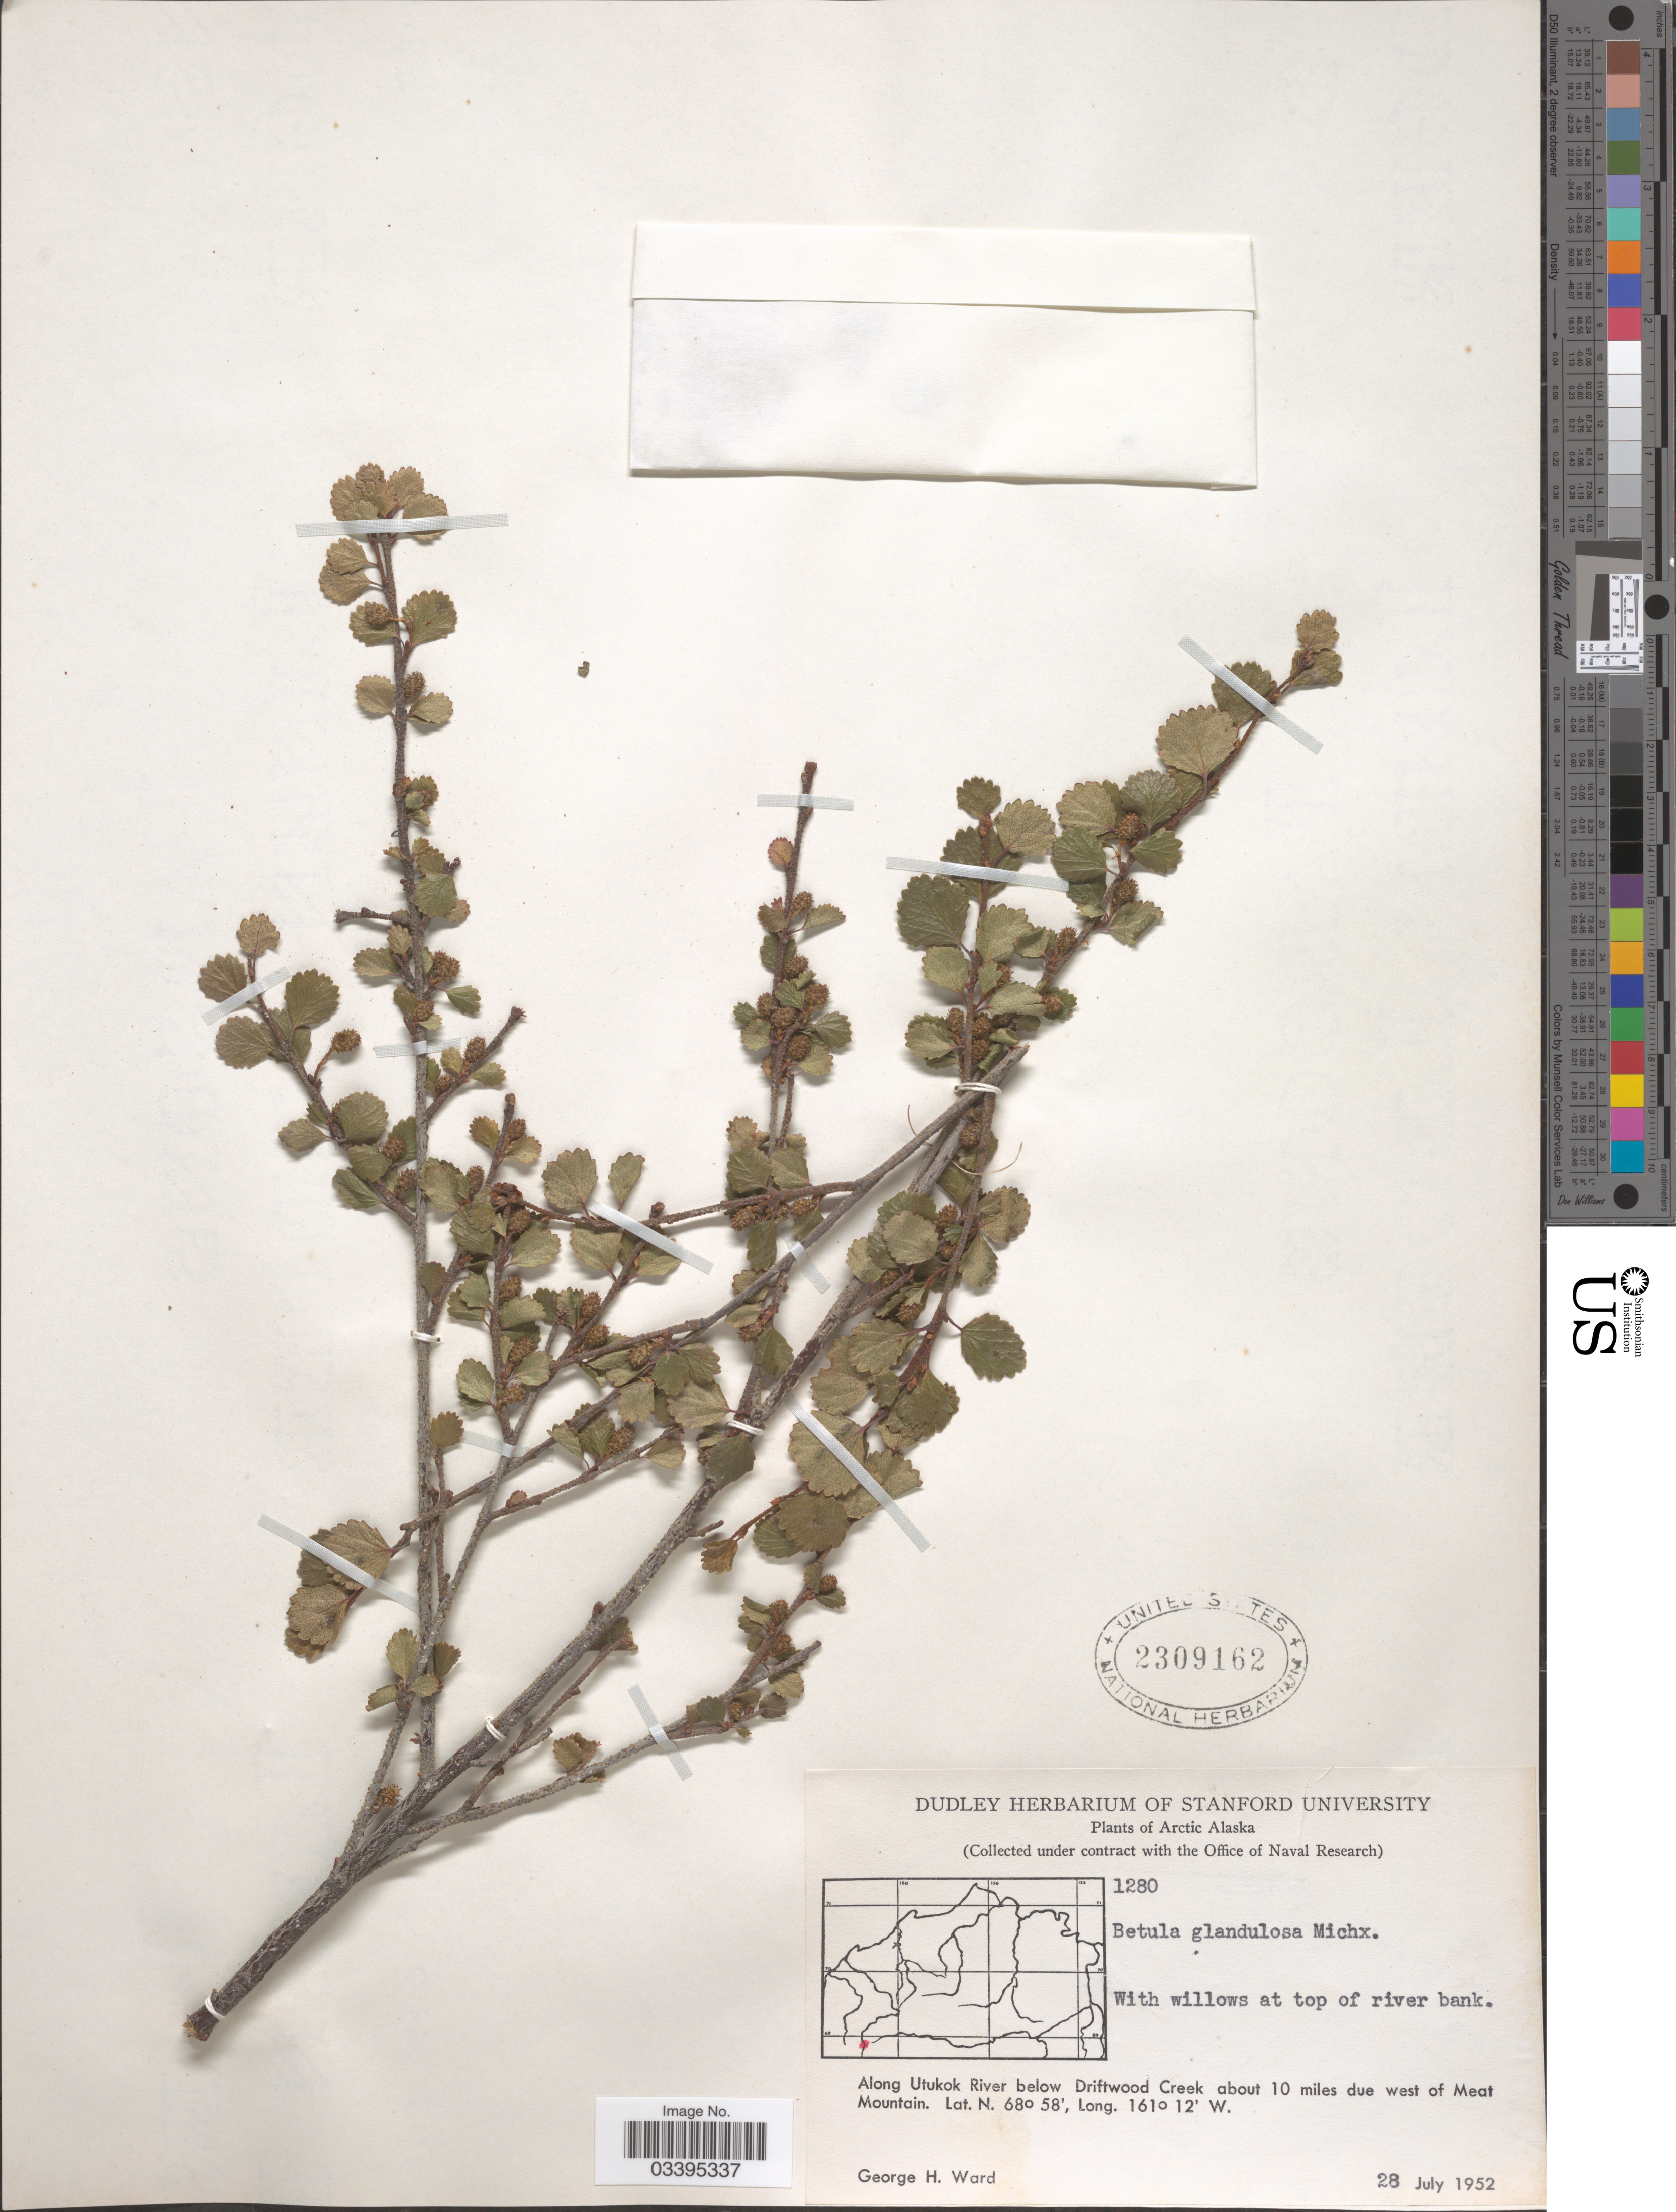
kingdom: Plantae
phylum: Tracheophyta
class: Magnoliopsida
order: Fagales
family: Betulaceae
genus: Betula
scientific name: Betula glandulosa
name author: Michx.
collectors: G. H. Ward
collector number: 1280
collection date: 1952-07-28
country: United States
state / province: Alaska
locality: Arctic Alaska. Along Utukok River below Driftwood Creek about 10 miles due west of Meat Mountain.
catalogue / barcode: US 2309162